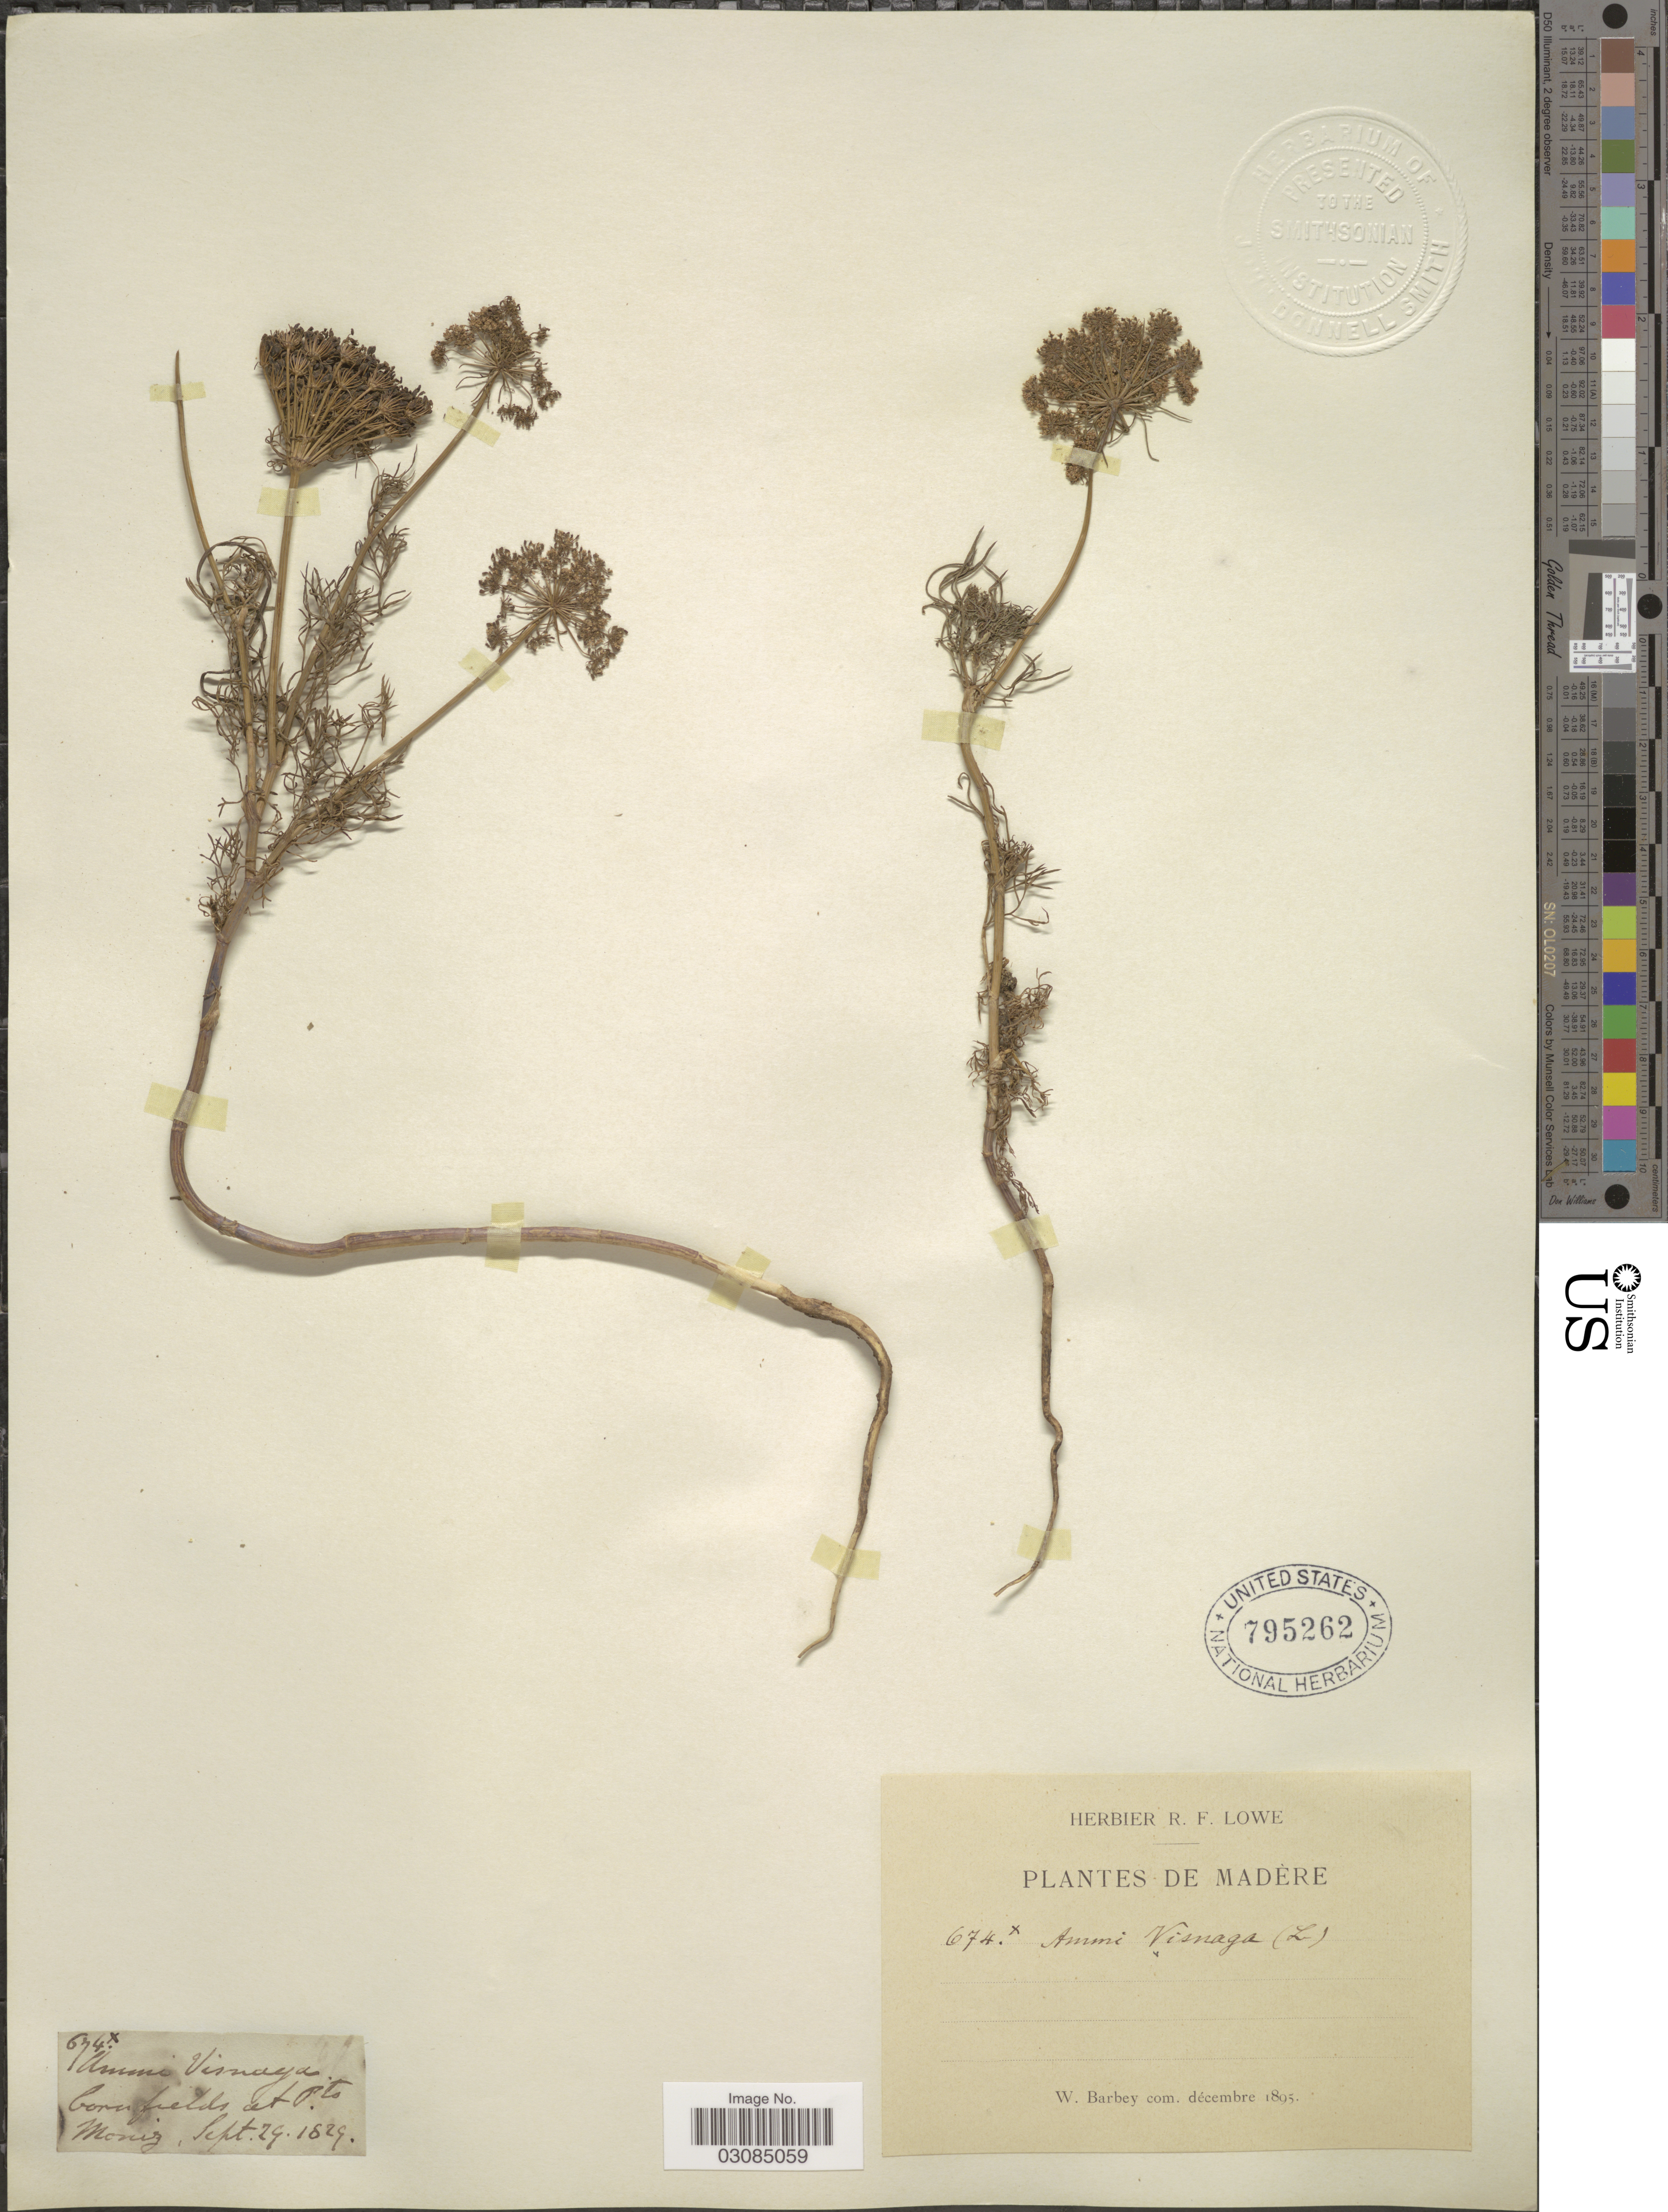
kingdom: Plantae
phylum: Tracheophyta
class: Magnoliopsida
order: Apiales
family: Apiaceae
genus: Ammi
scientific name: Ammi visnaga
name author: (L.) Lam.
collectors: ex herb. R. F. Lowe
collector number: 674x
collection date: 1829-09-29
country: Portugal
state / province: Madeira (Aut. Reg.)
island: Madeira Is.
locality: Madère. Cornfields at Pto. Moniz.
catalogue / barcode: US 795262